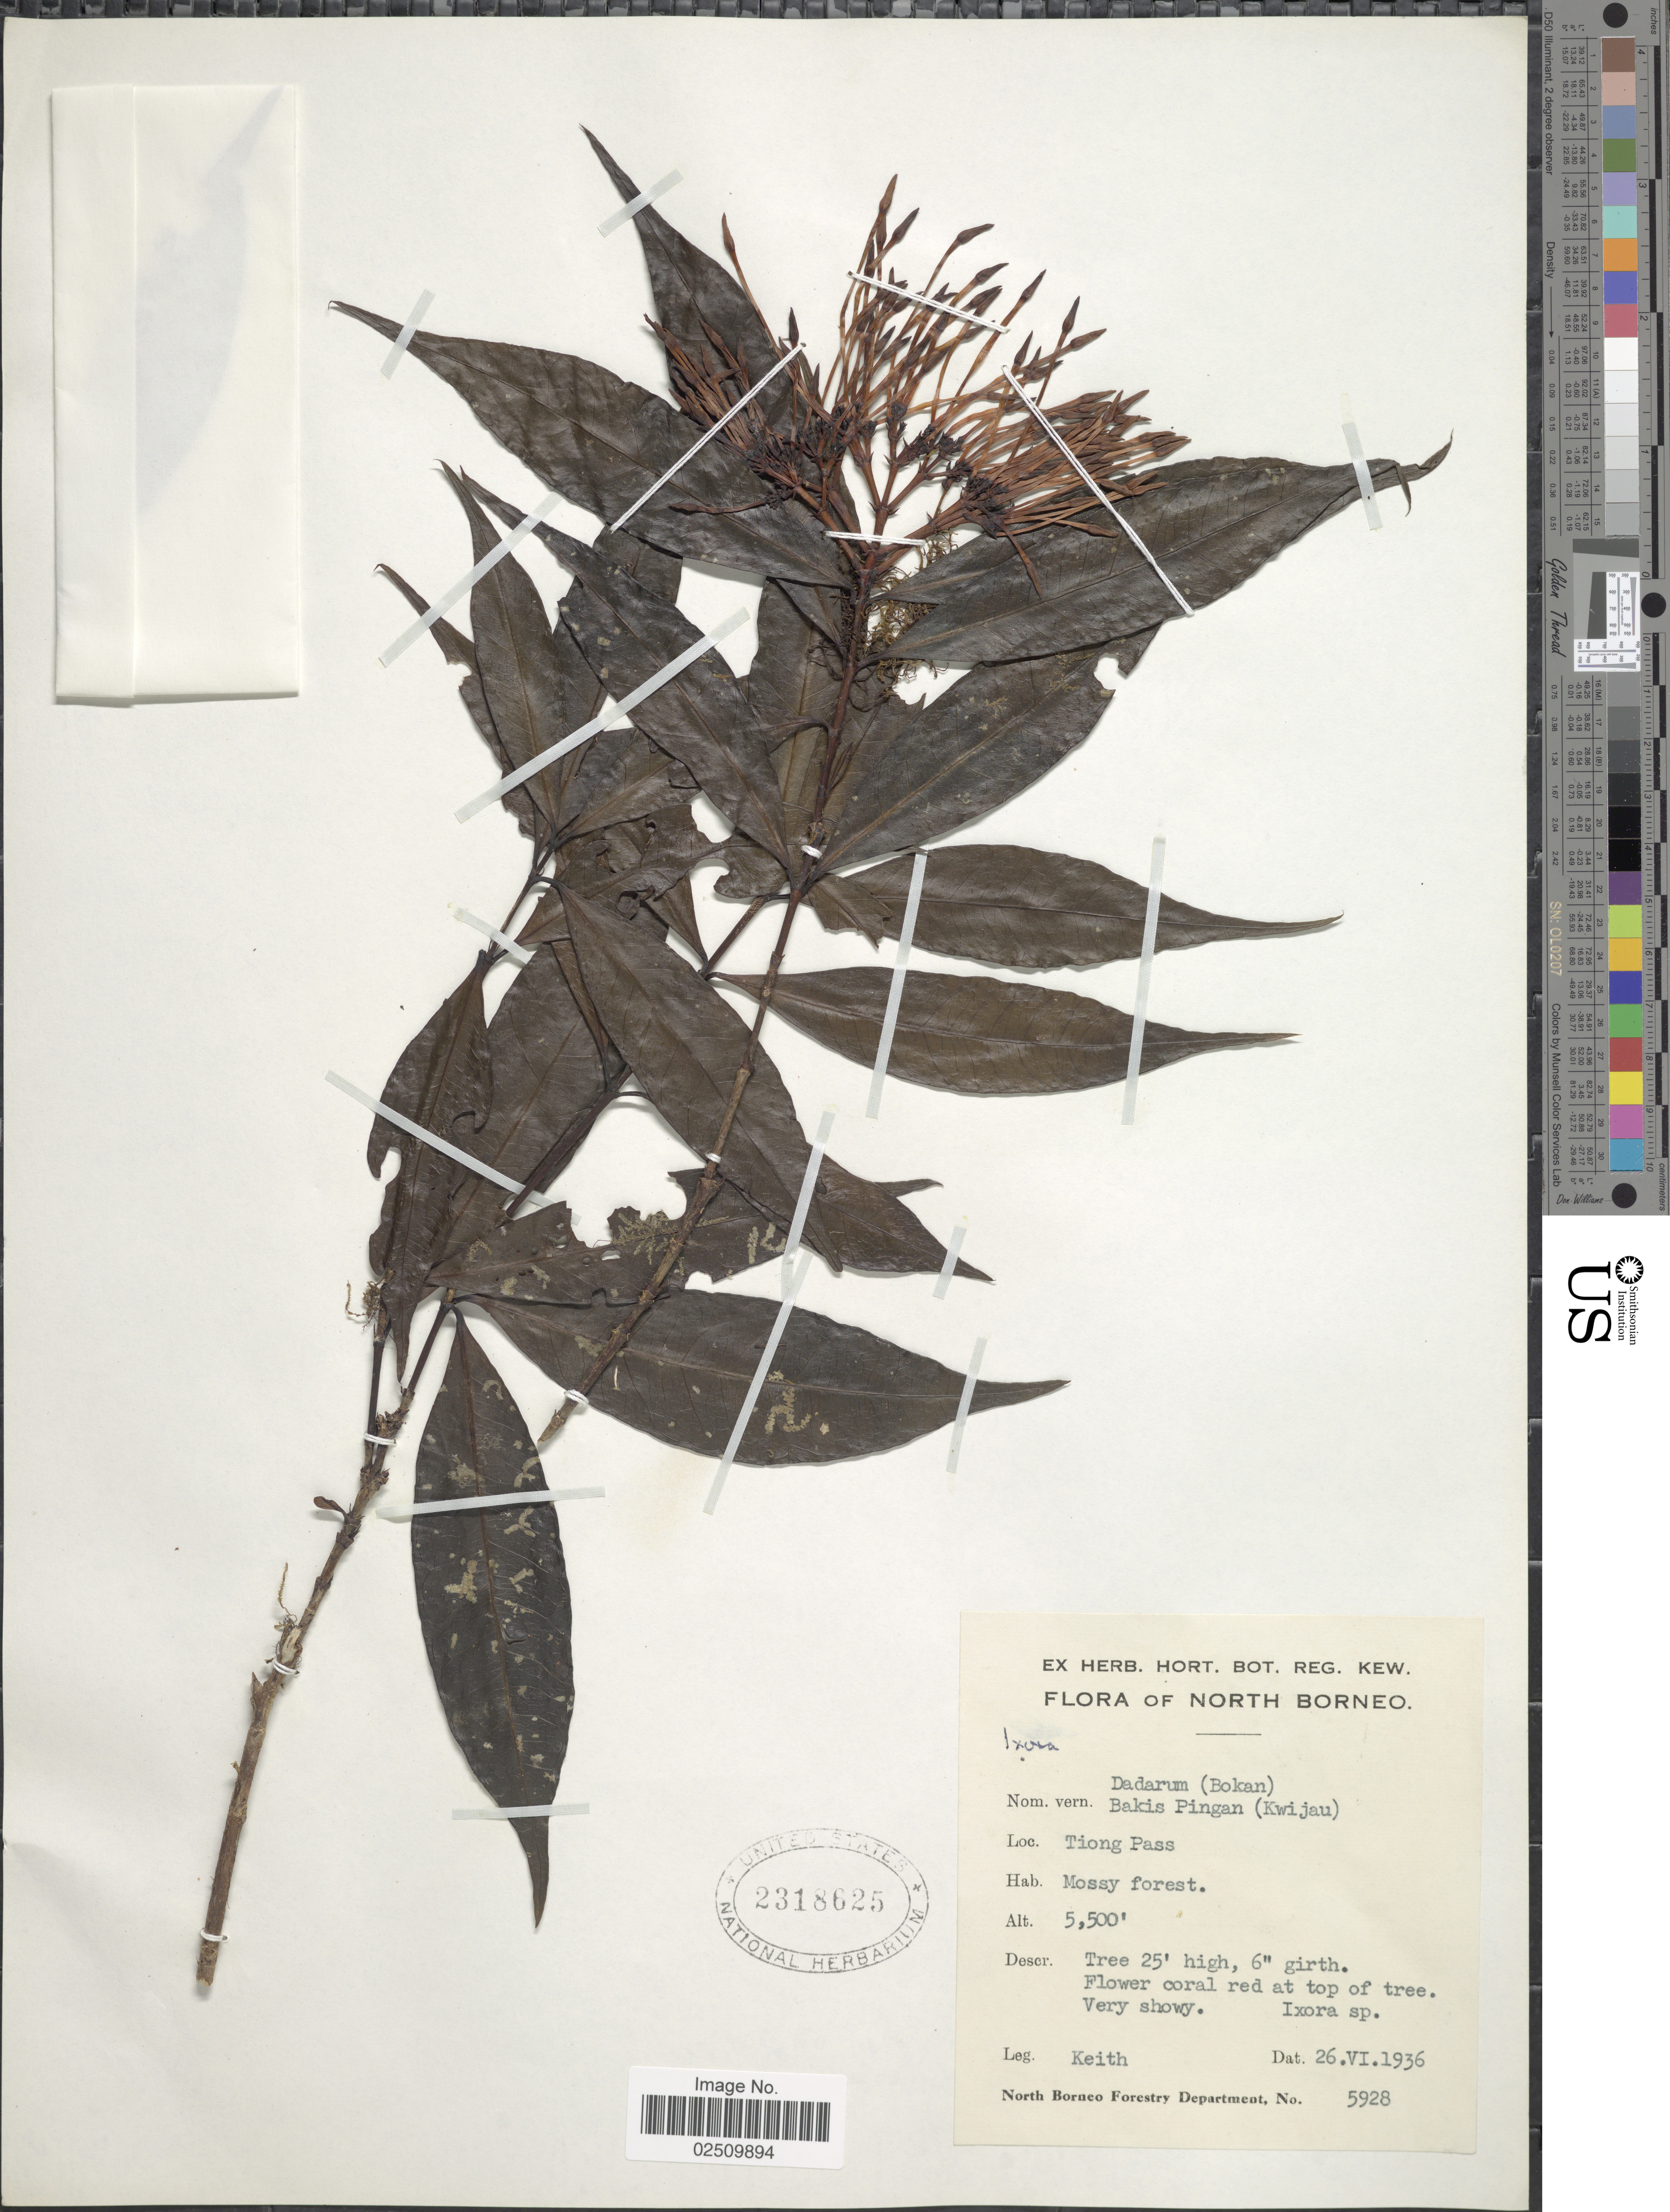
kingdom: Plantae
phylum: Tracheophyta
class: Magnoliopsida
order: Gentianales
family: Rubiaceae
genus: Ixora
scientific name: Ixora sp.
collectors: -. Keith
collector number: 5928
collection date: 1936-06-26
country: Malaysia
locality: North Borneo. Tiong Pass.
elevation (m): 1676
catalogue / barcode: US 2318625